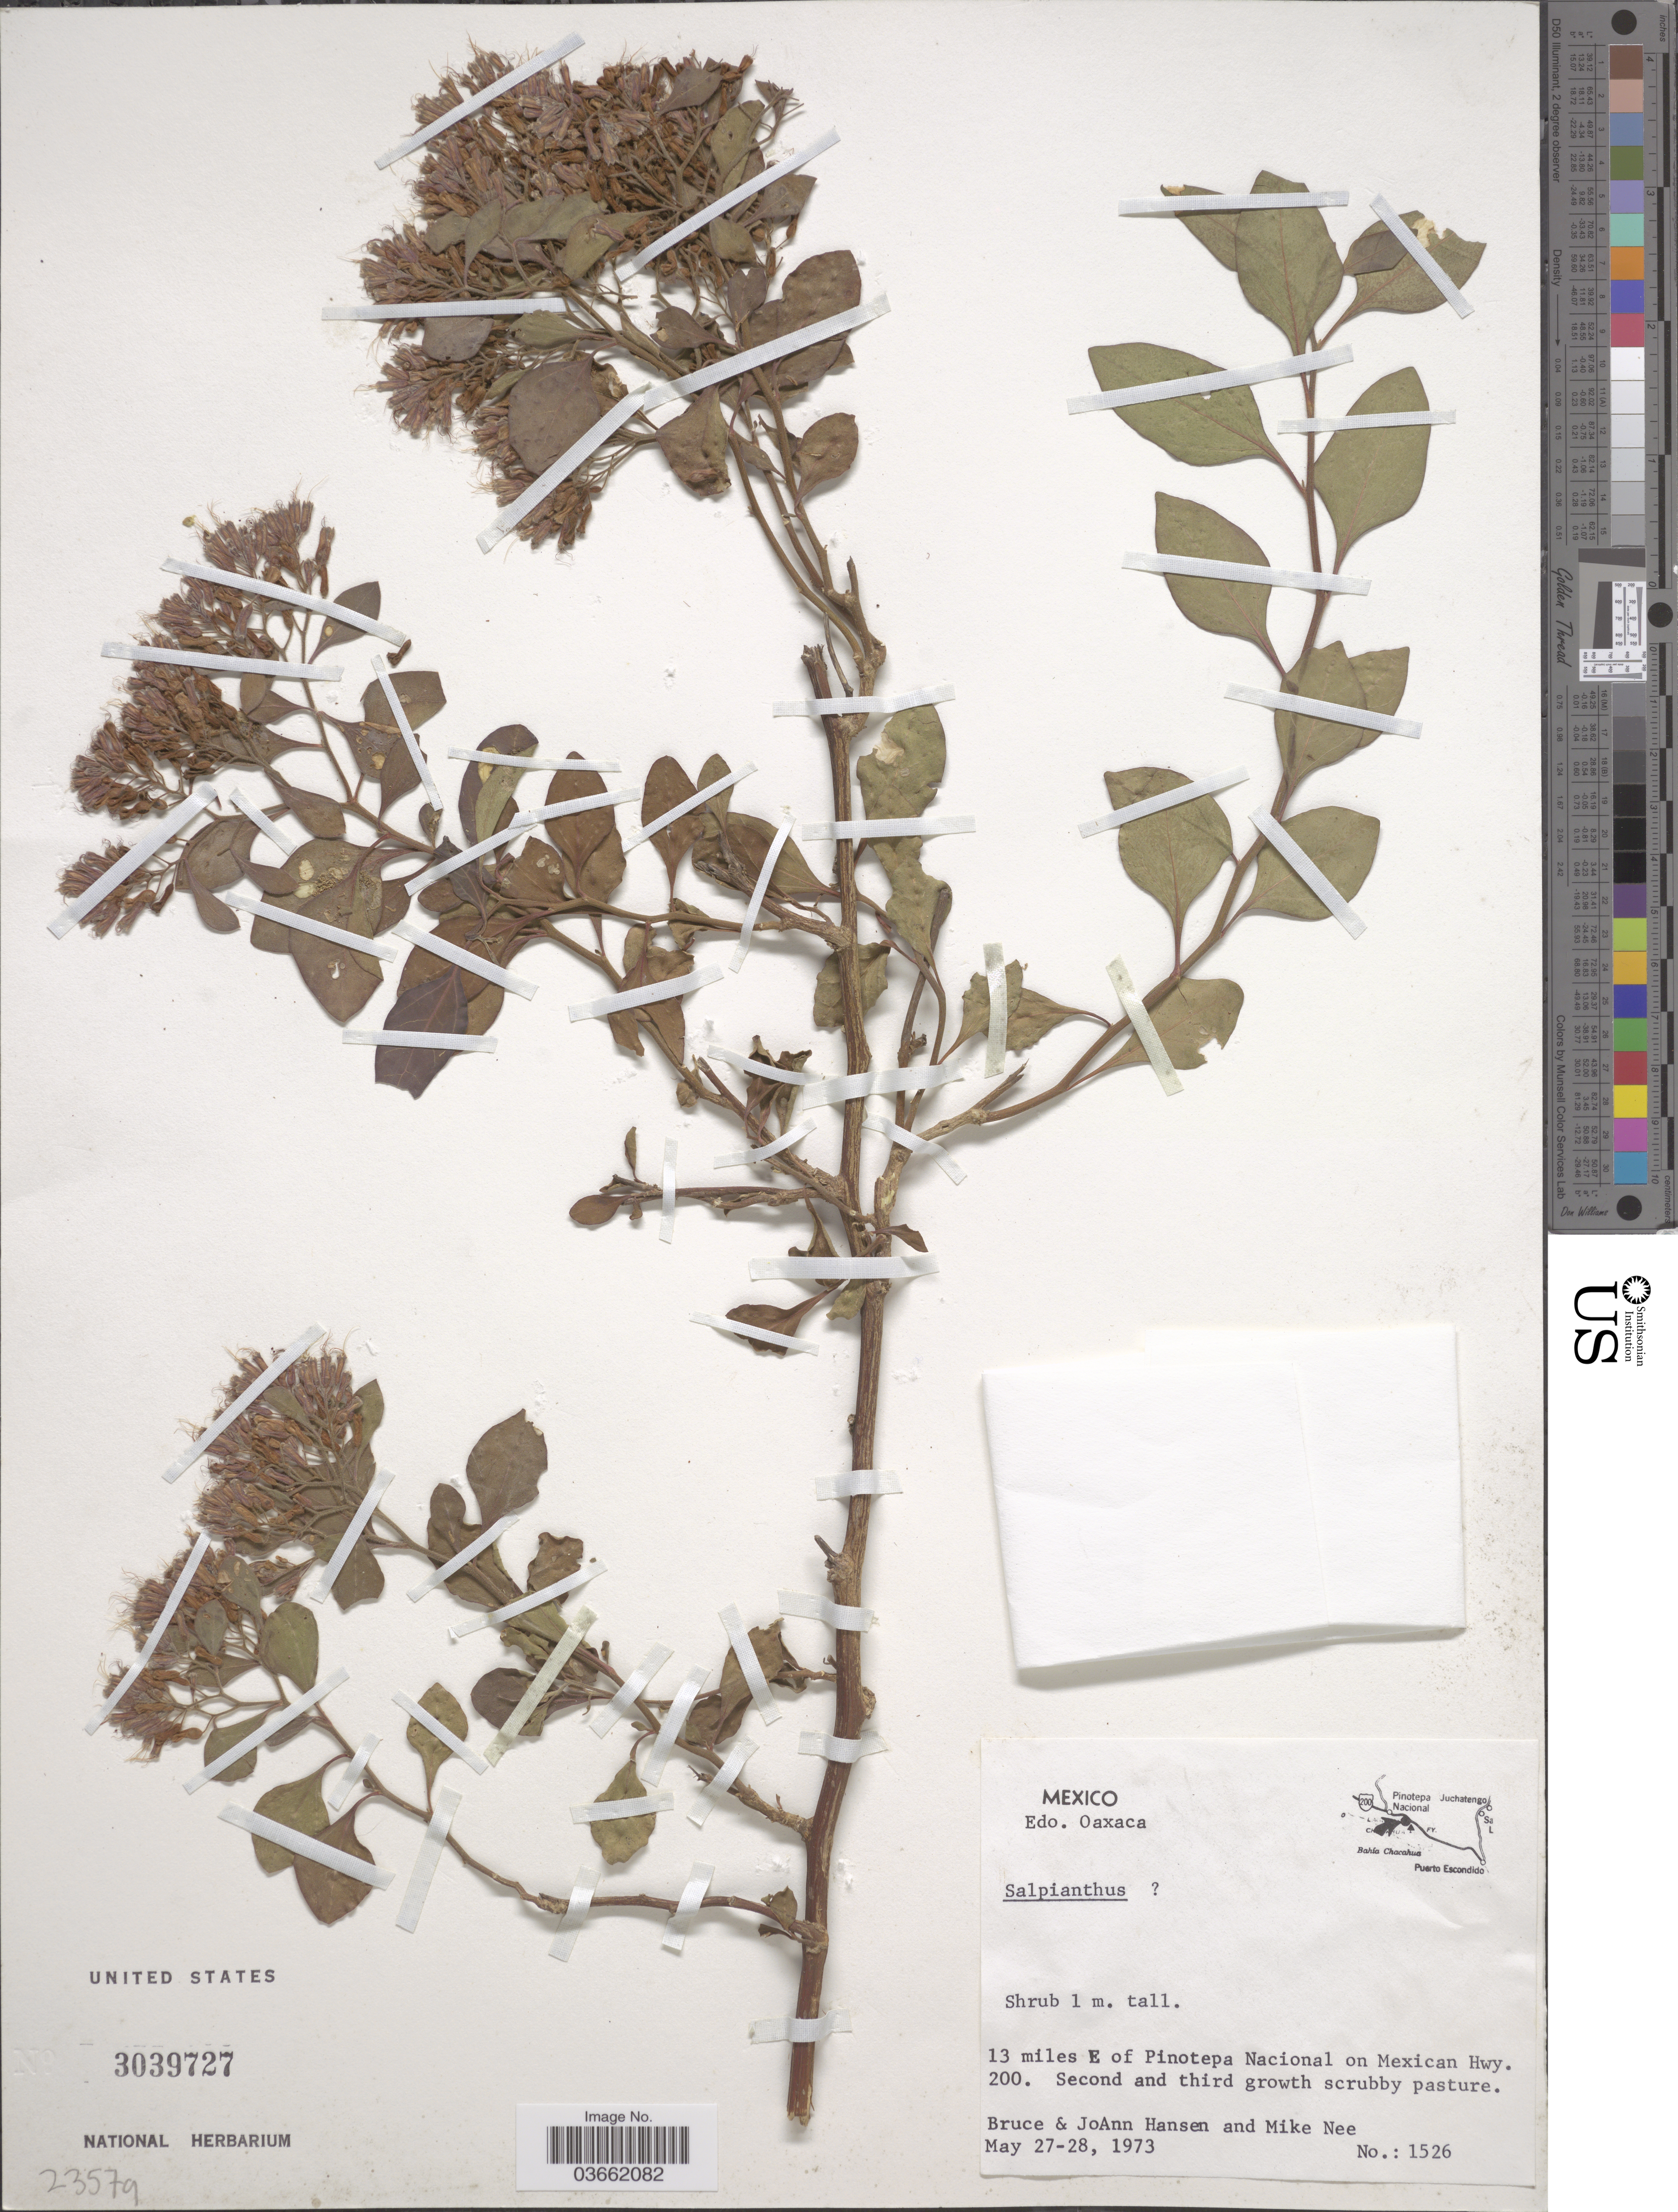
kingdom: Plantae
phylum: Tracheophyta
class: Magnoliopsida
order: Caryophyllales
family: Nyctaginaceae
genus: Salpianthus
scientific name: Salpianthus sp.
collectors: B. Hansen, J. Hansen & M. Nee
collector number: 1526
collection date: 1973-05-27/1973-05-28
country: Mexico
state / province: Oaxaca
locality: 13 miles E of Pinotepa Nacional on Mexican Hwy. 200.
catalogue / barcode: US 3039727